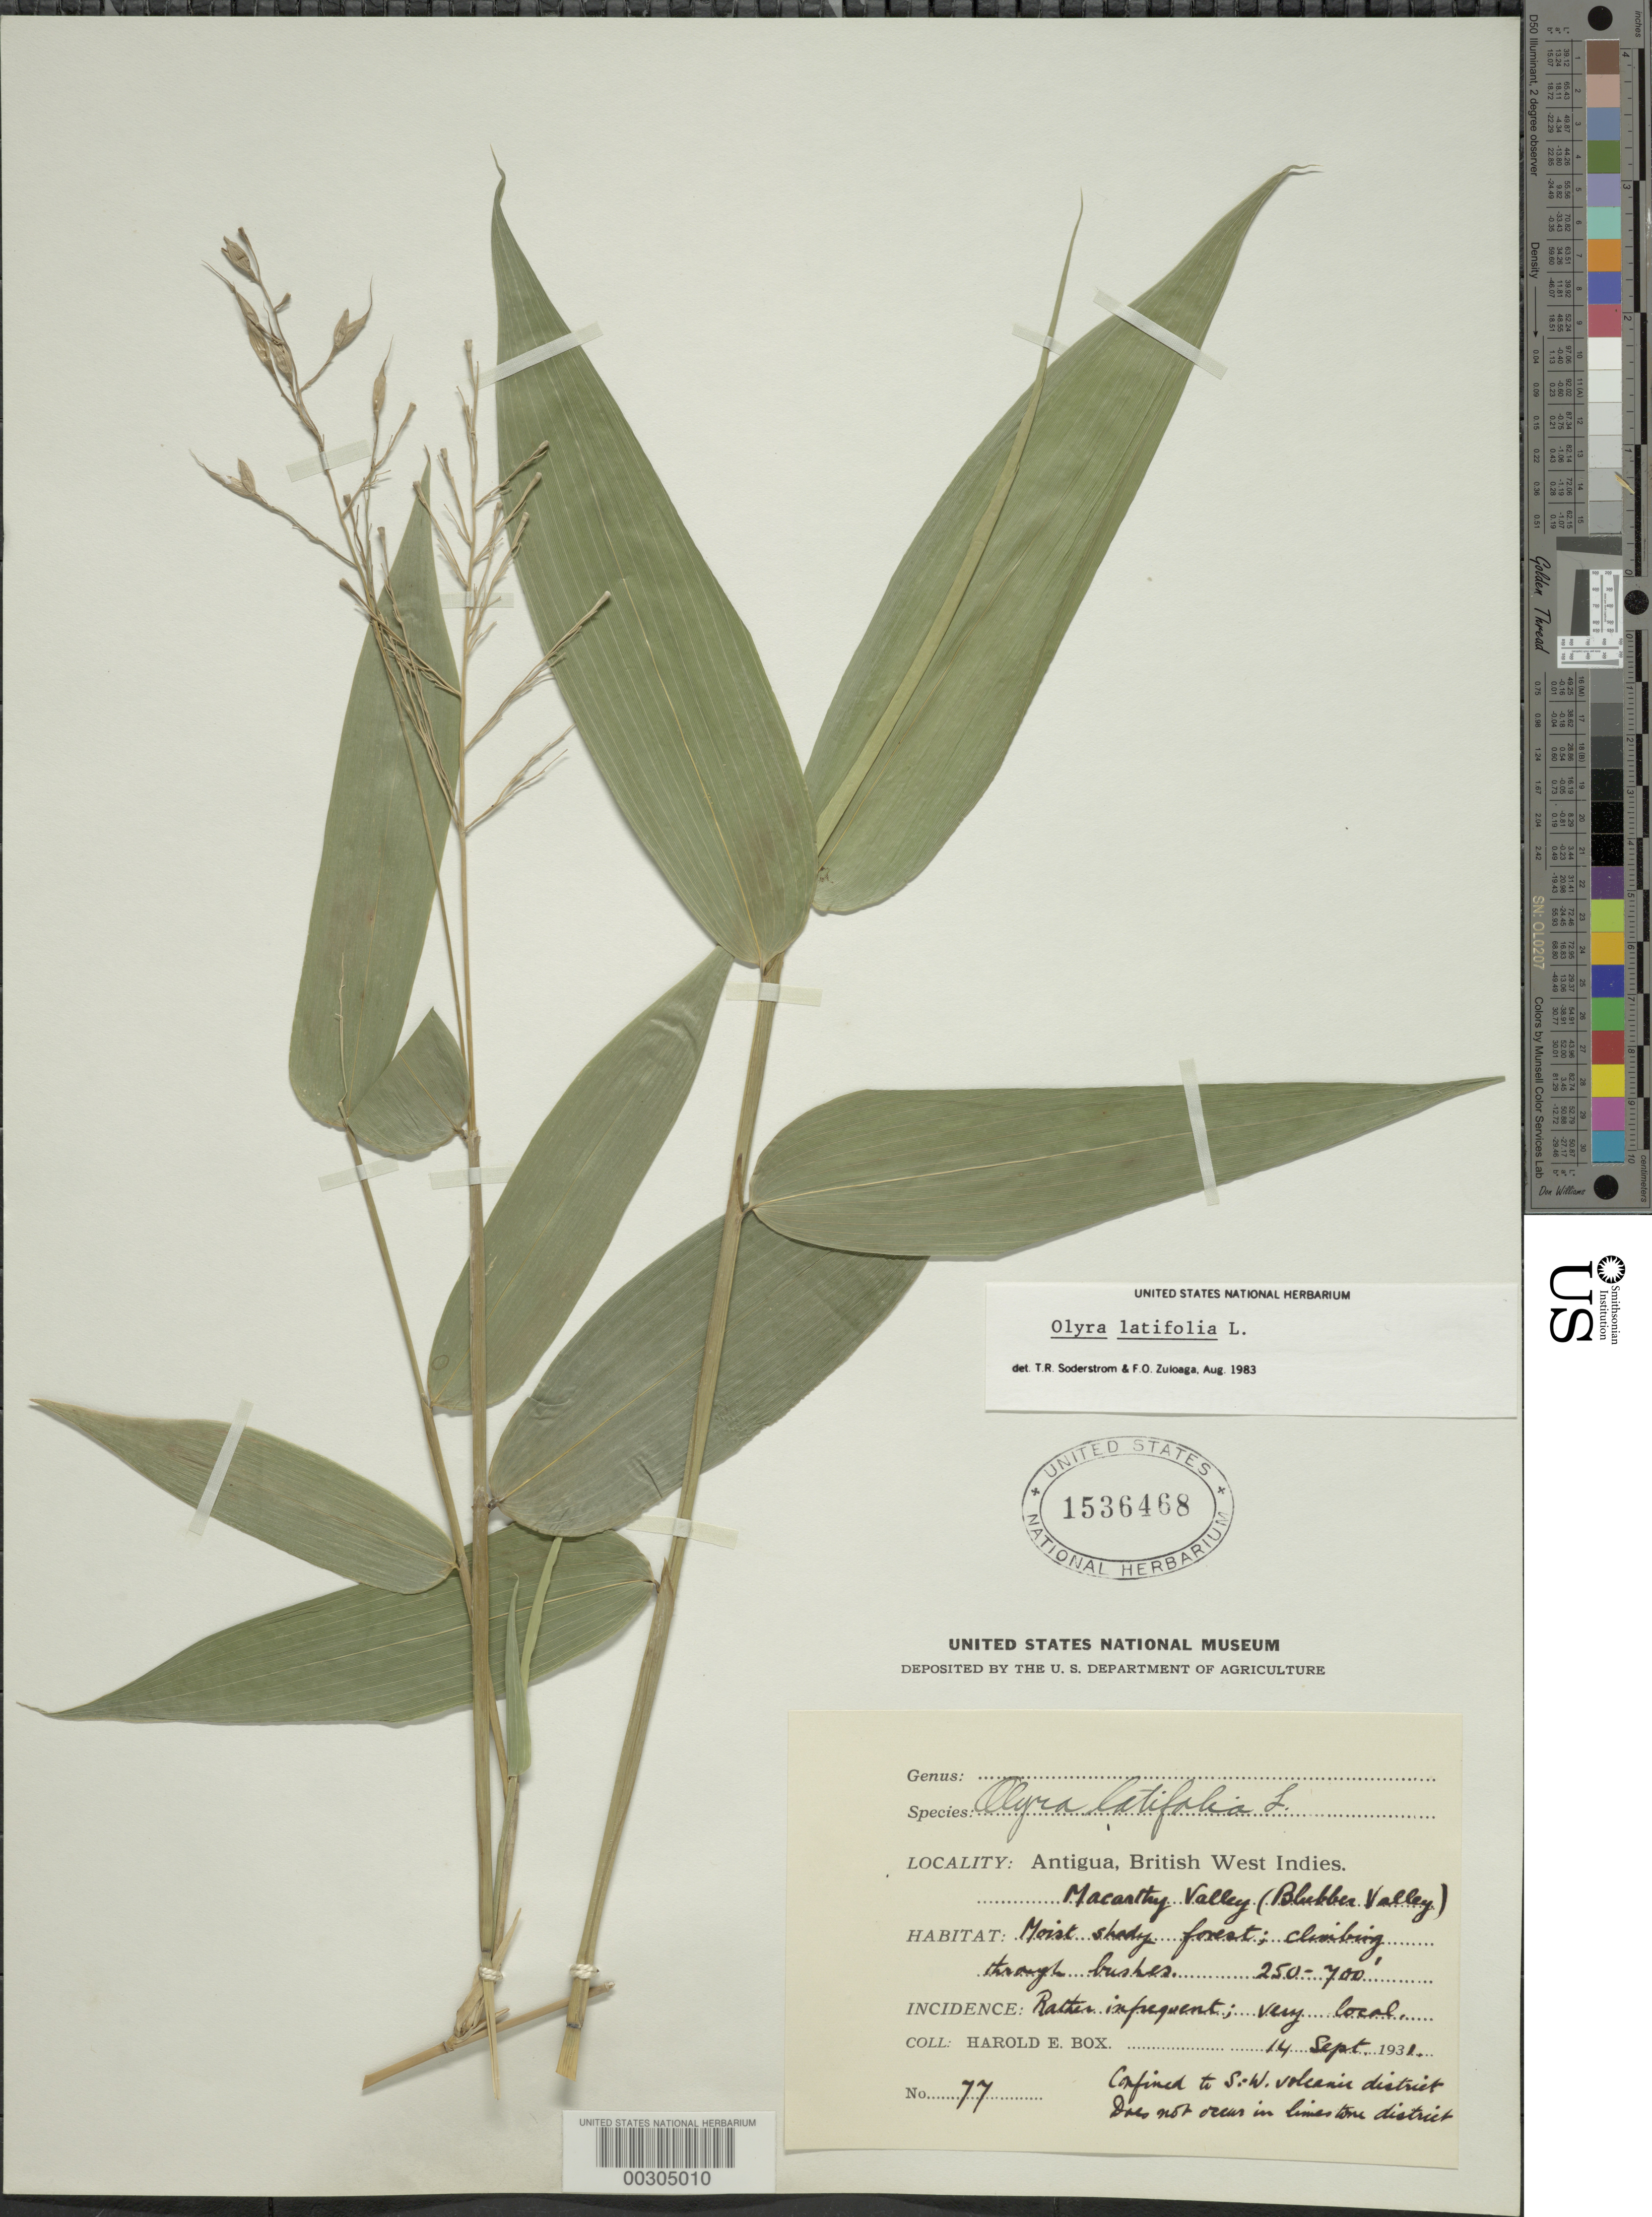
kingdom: Plantae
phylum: Tracheophyta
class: Liliopsida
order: Poales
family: Poaceae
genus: Olyra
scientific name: Olyra latifolia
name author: L.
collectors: H. E. Box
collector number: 77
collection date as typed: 14 Sep 1931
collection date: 1931-09-14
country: Antigua and Barbuda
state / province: Saint Mary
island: Antigua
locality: Macarthy Valley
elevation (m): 76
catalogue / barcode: US 1536468